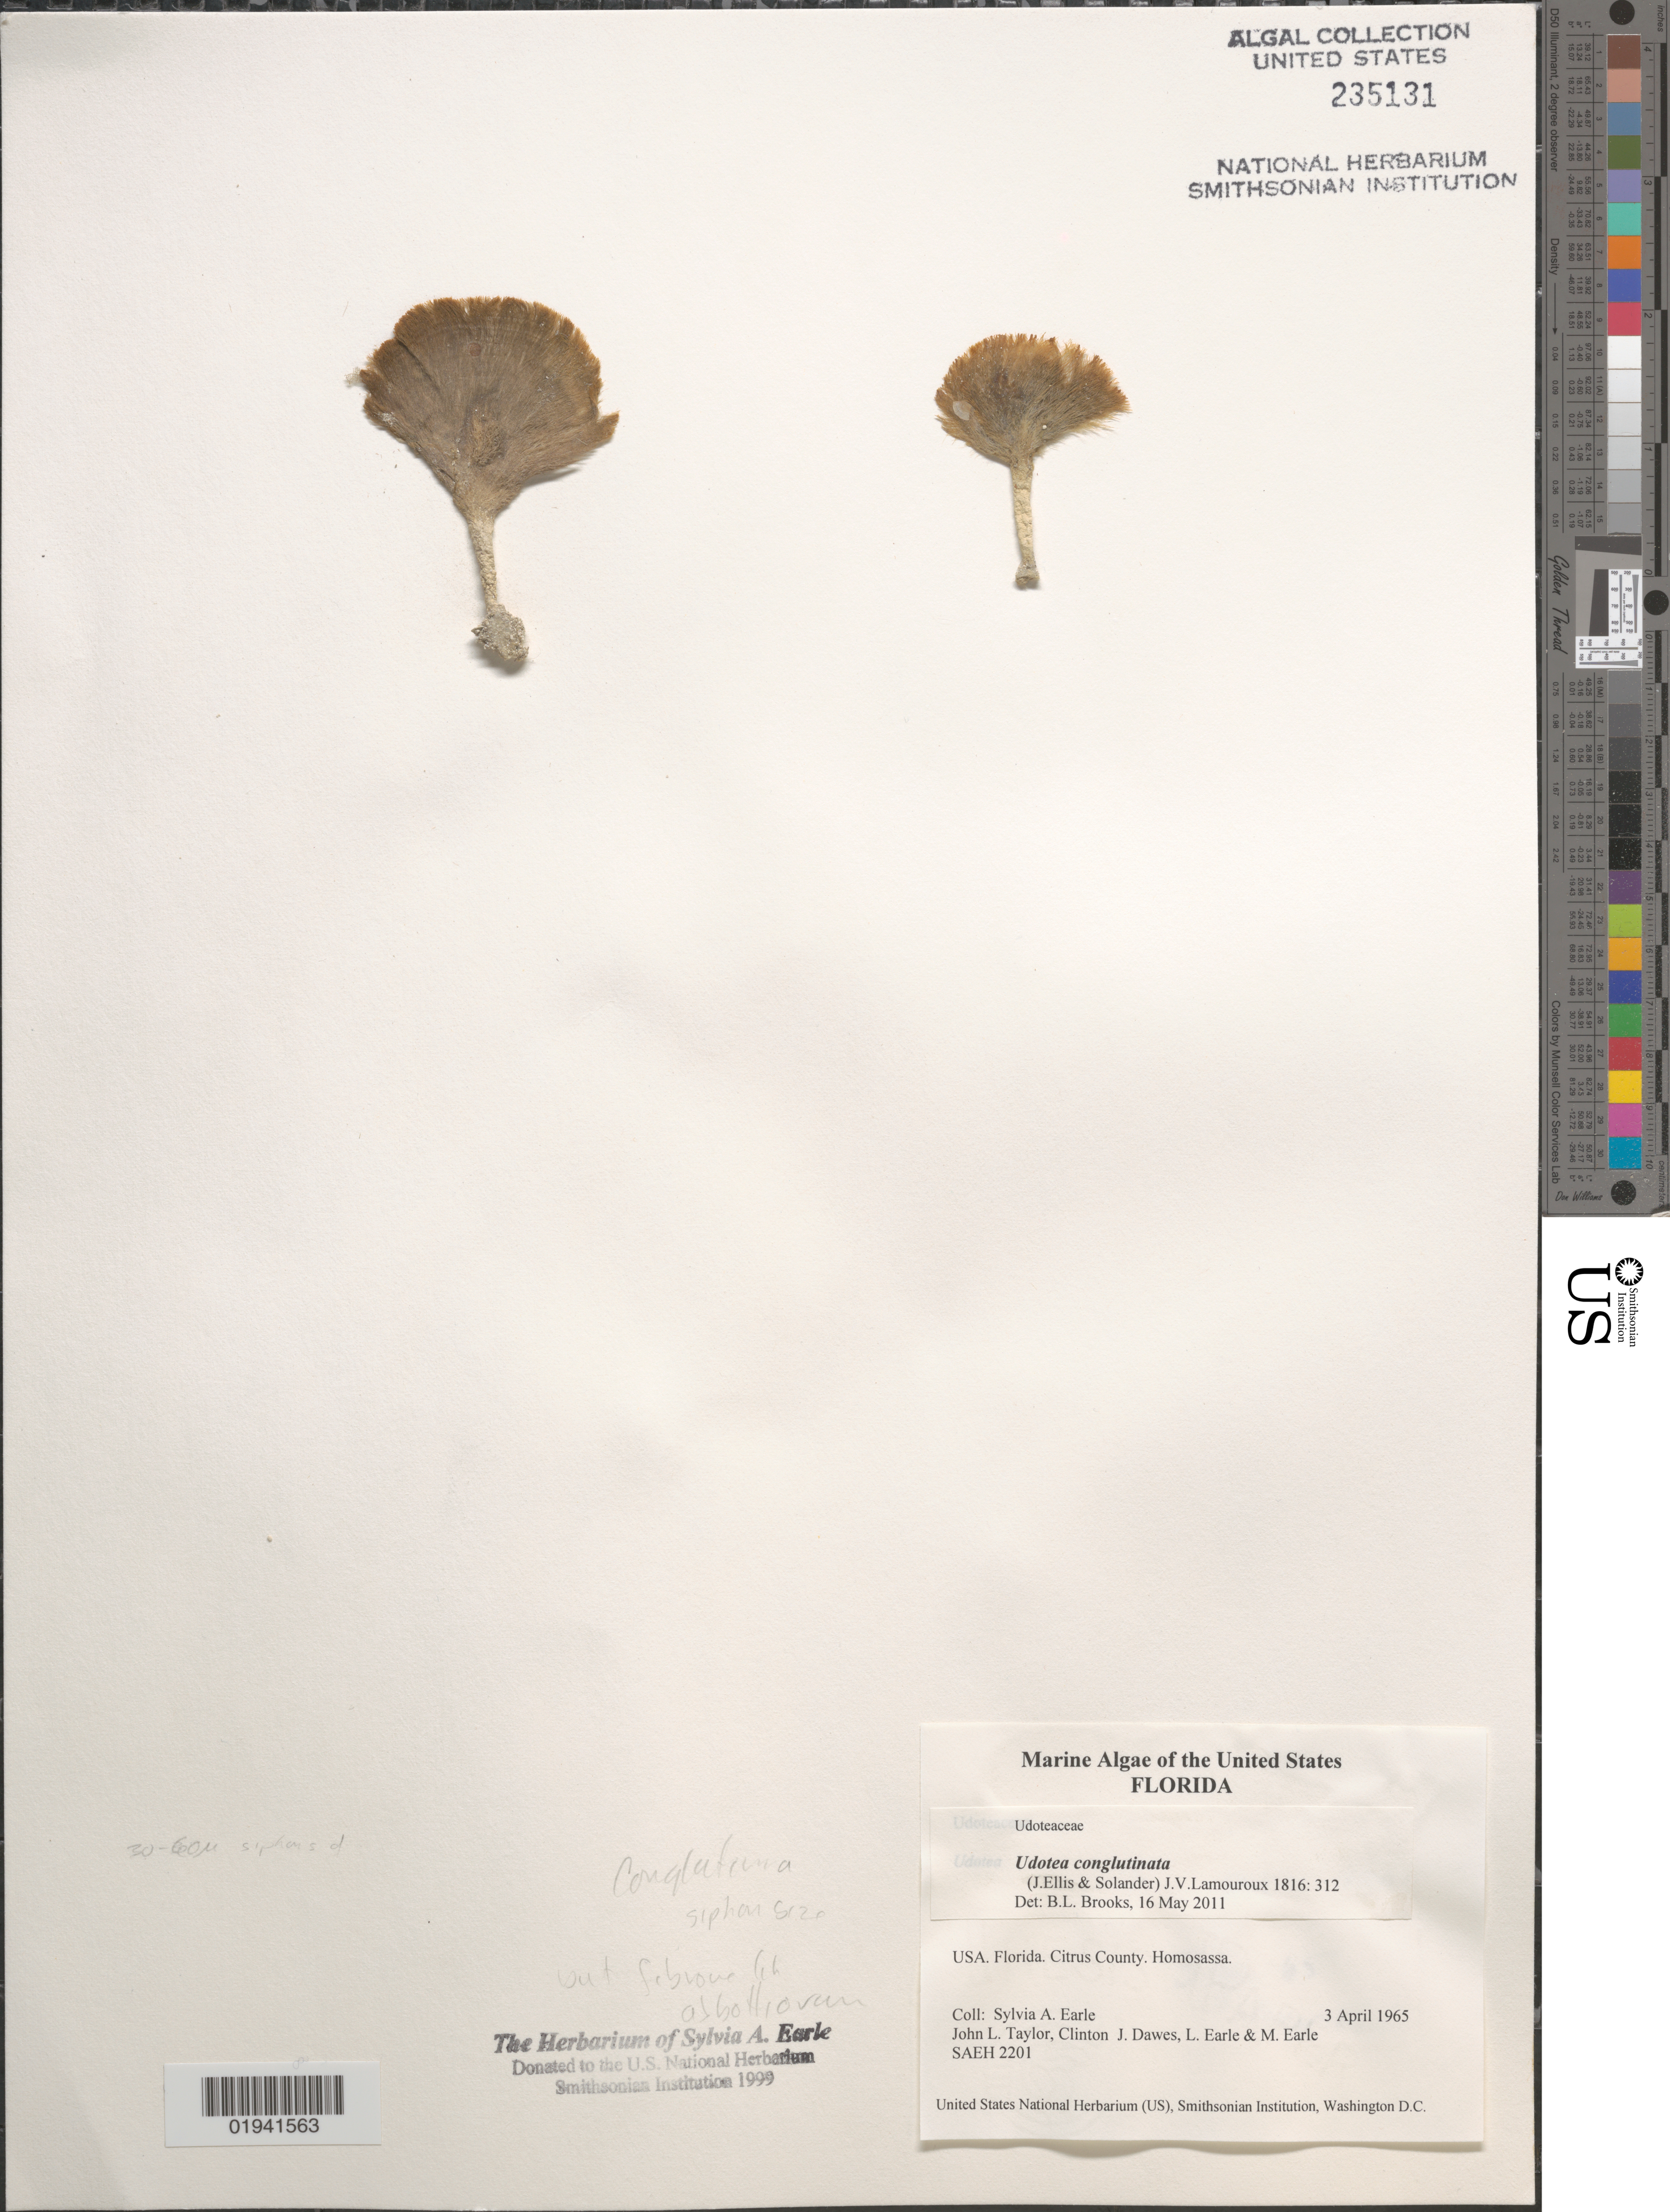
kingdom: Plantae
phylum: Chlorophyta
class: Ulvophyceae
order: Bryopsidales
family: Udoteaceae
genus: Udotea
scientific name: Udotea conglutinata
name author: (Ellis & Sol.) J.V.Lamouroux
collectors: S. A. Earle, J. L. Taylor, C. Dawes, L. Earle & M. Earle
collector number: SAEH2201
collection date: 1965-04-03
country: United States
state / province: Florida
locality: Citrus County. Homosassa.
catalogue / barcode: US 235131